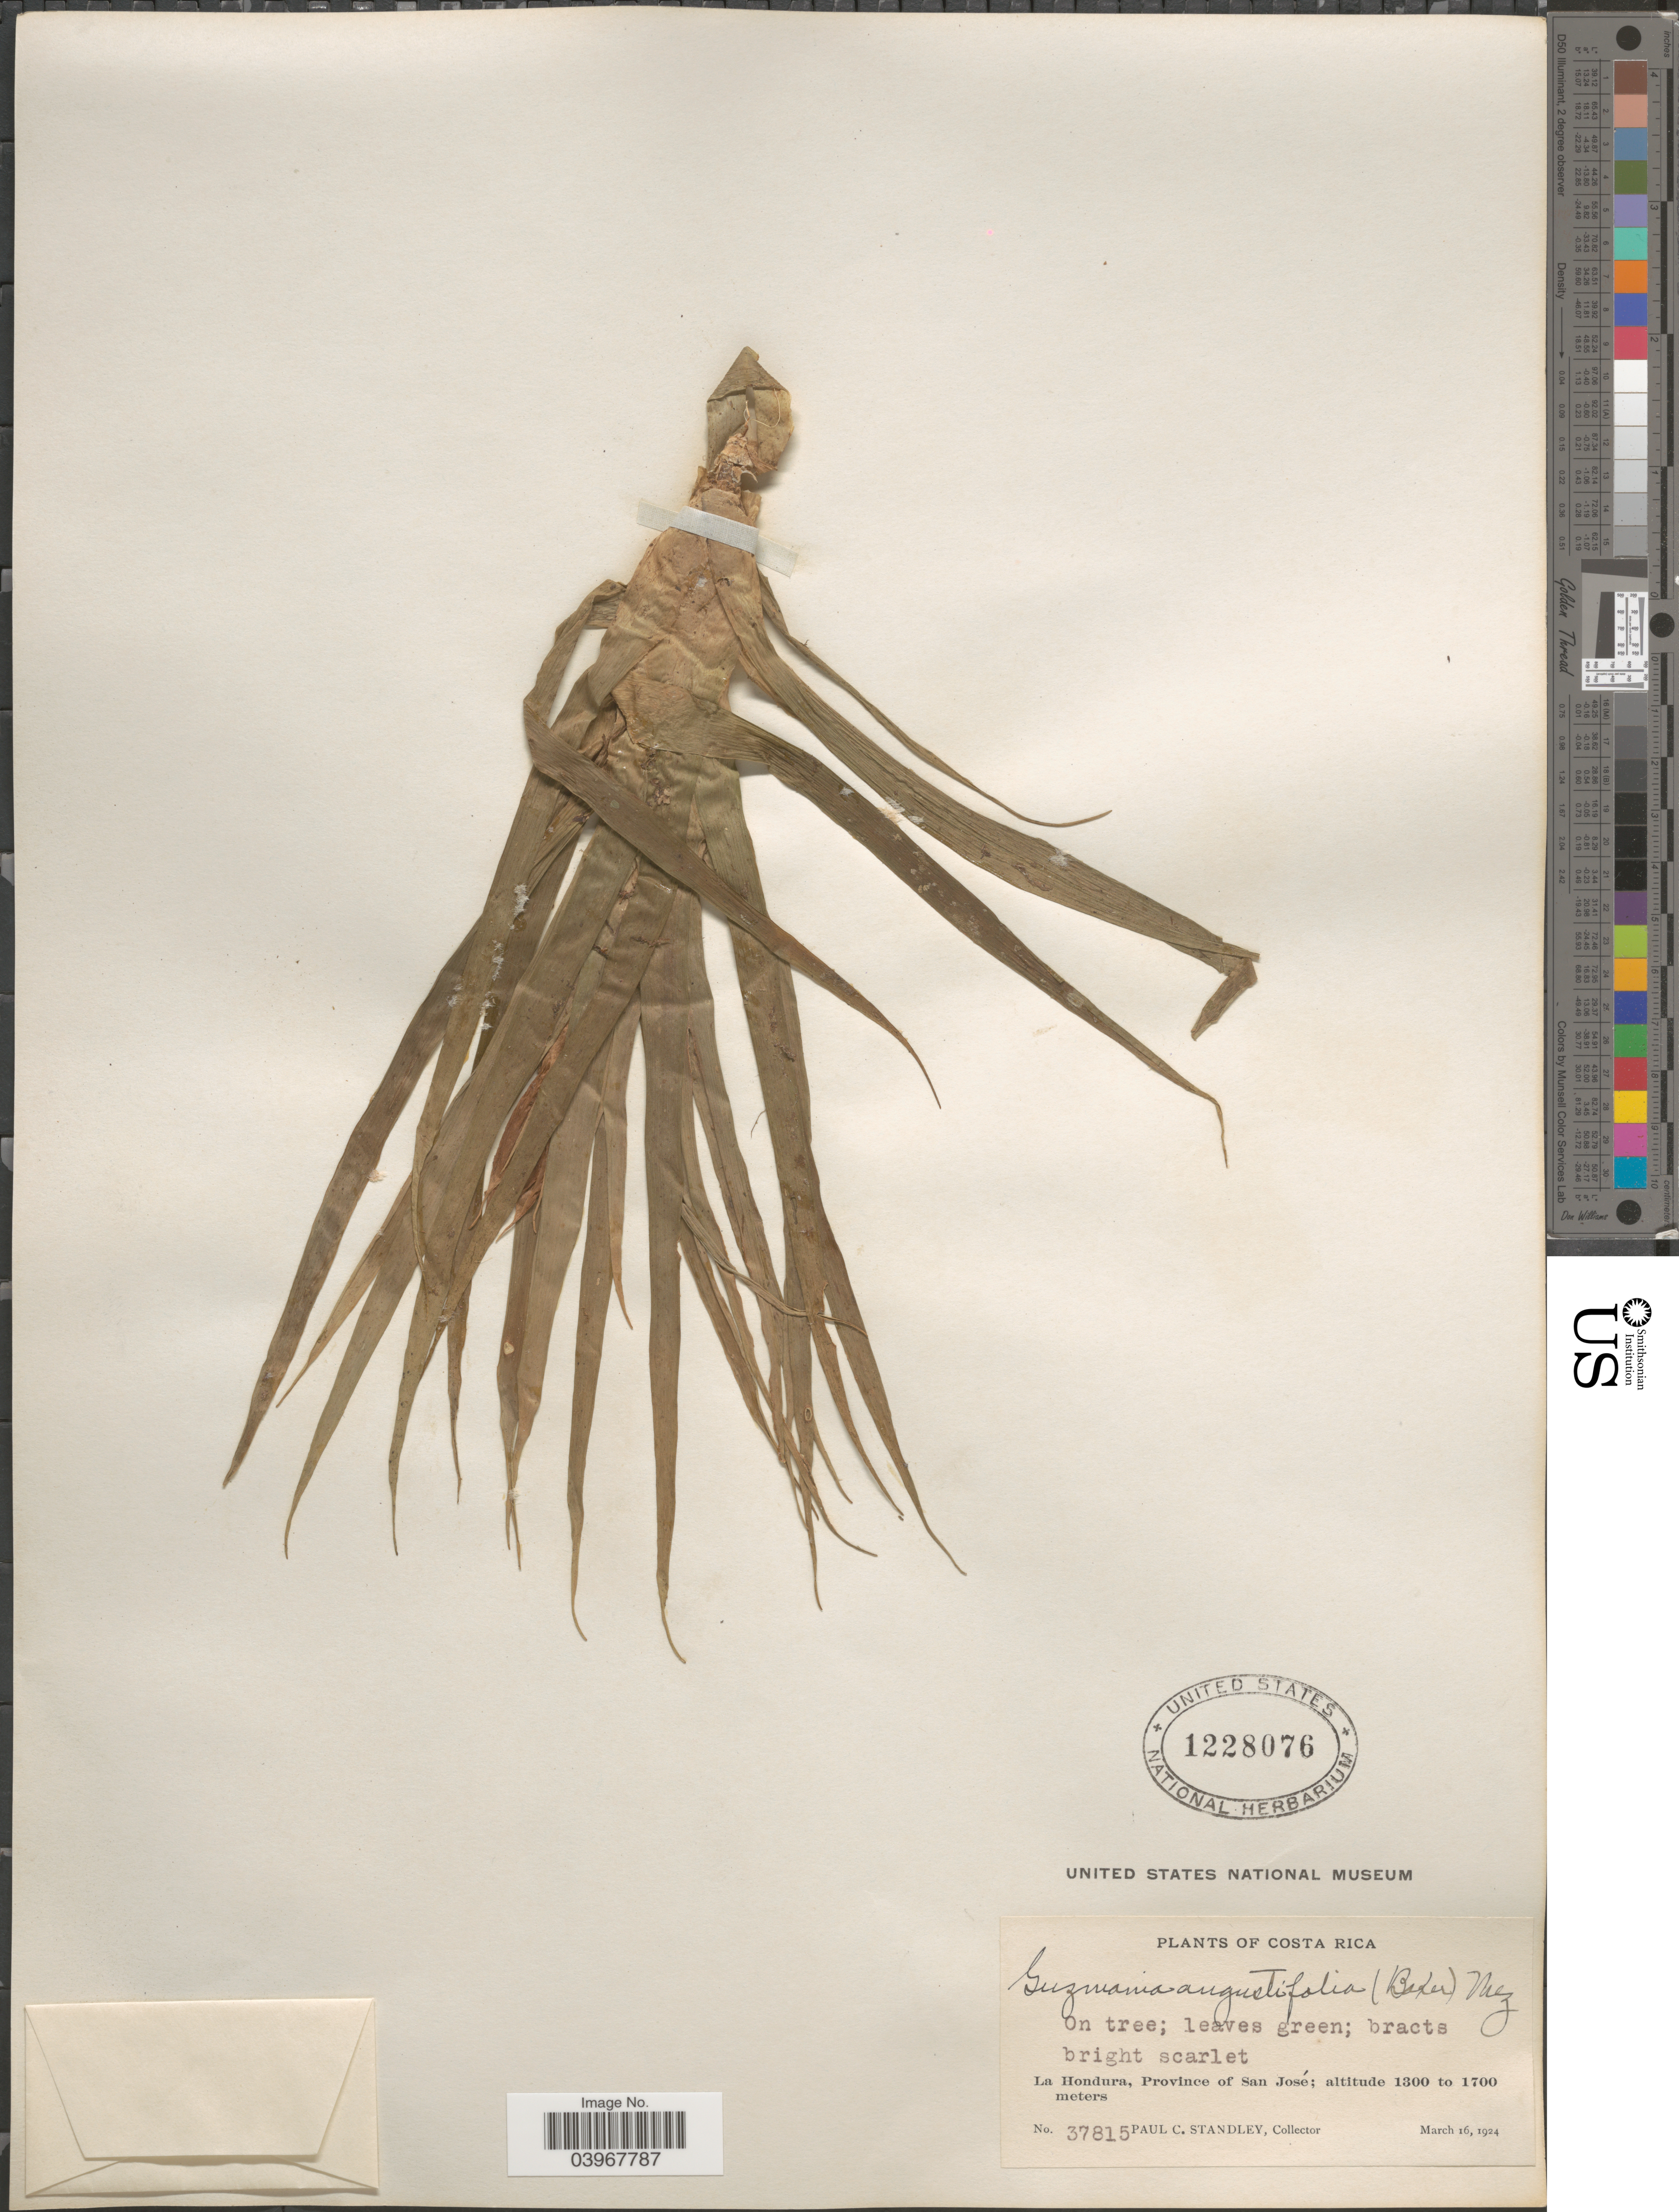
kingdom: Plantae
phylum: Tracheophyta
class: Liliopsida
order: Poales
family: Bromeliaceae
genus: Guzmania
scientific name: Guzmania angustifolia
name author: (Baker) Wittm.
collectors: P. C. Standley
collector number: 37815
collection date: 1924-03-16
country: Costa Rica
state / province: San José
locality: La Hondura.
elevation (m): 1300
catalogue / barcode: US 1228076